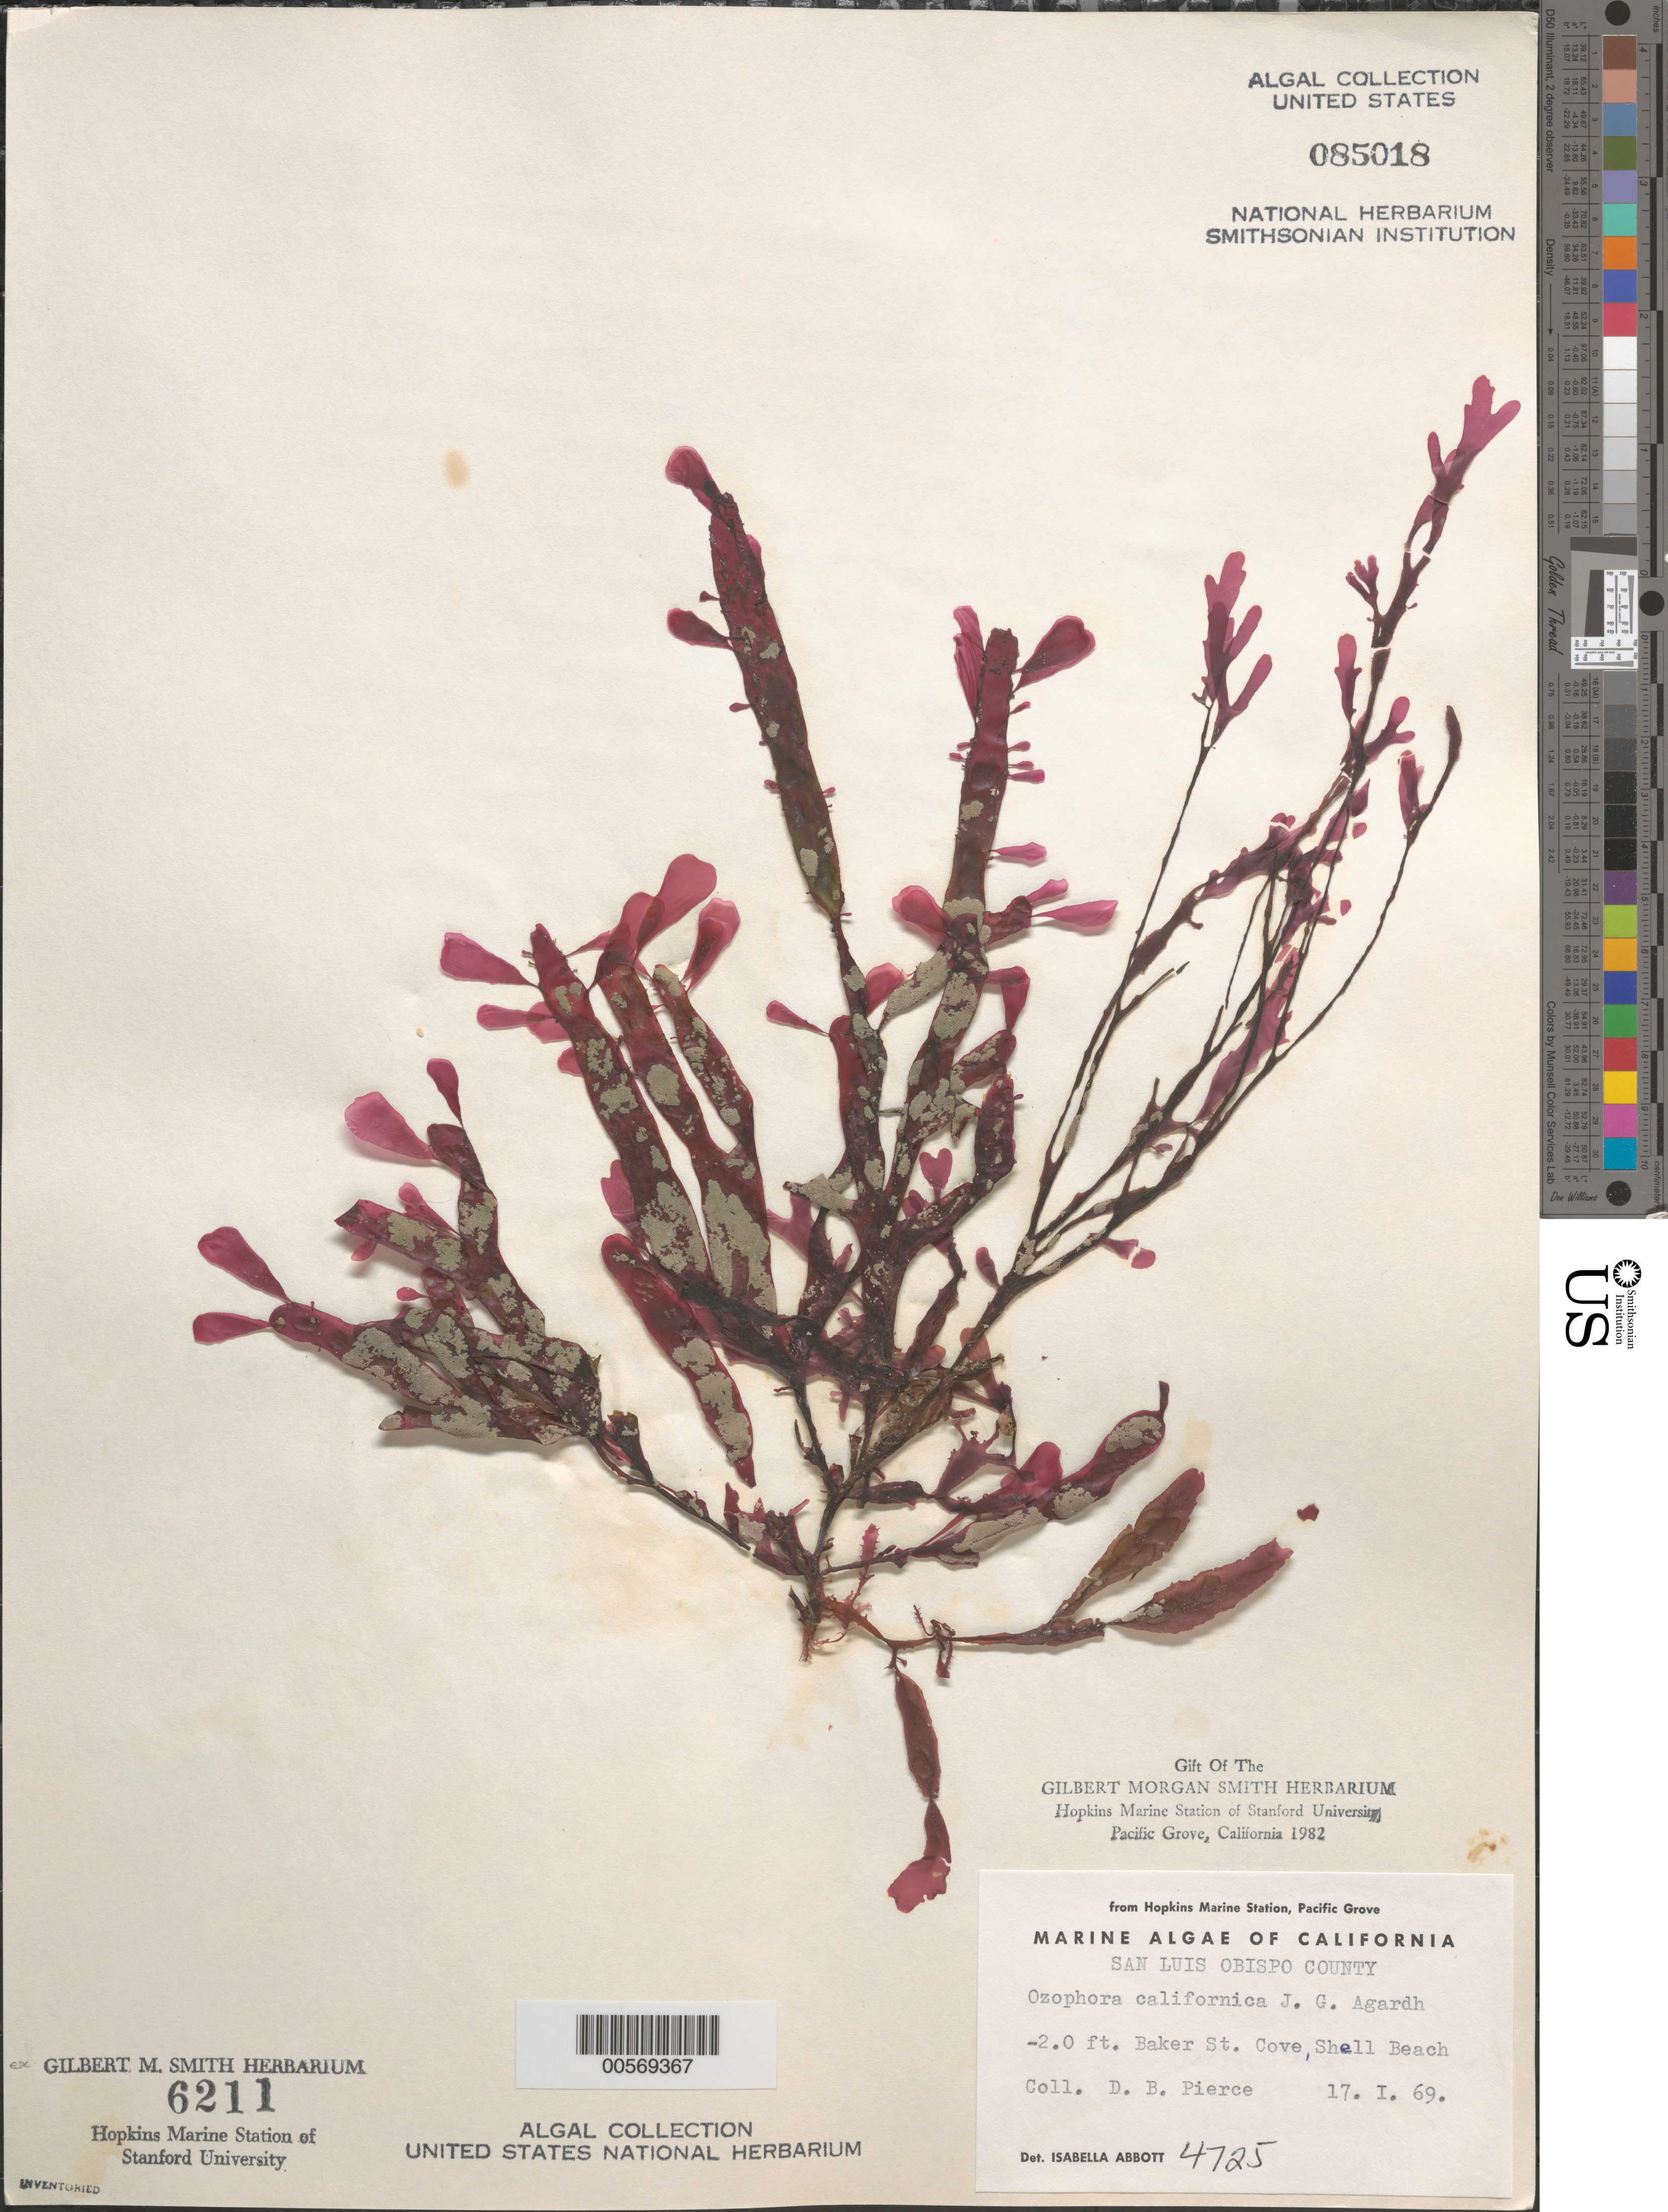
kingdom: Plantae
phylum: Rhodophyta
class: Florideophyceae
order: Gigartinales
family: Phyllophoraceae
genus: Ozophora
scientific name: Ozophora clevelandii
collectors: D. Pierce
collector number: IAA 4725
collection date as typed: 17 Jan 1969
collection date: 1969-01-17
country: United States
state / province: California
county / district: San Luis Obispo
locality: Baker Street Cove, Shell Beach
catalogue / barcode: US 85018